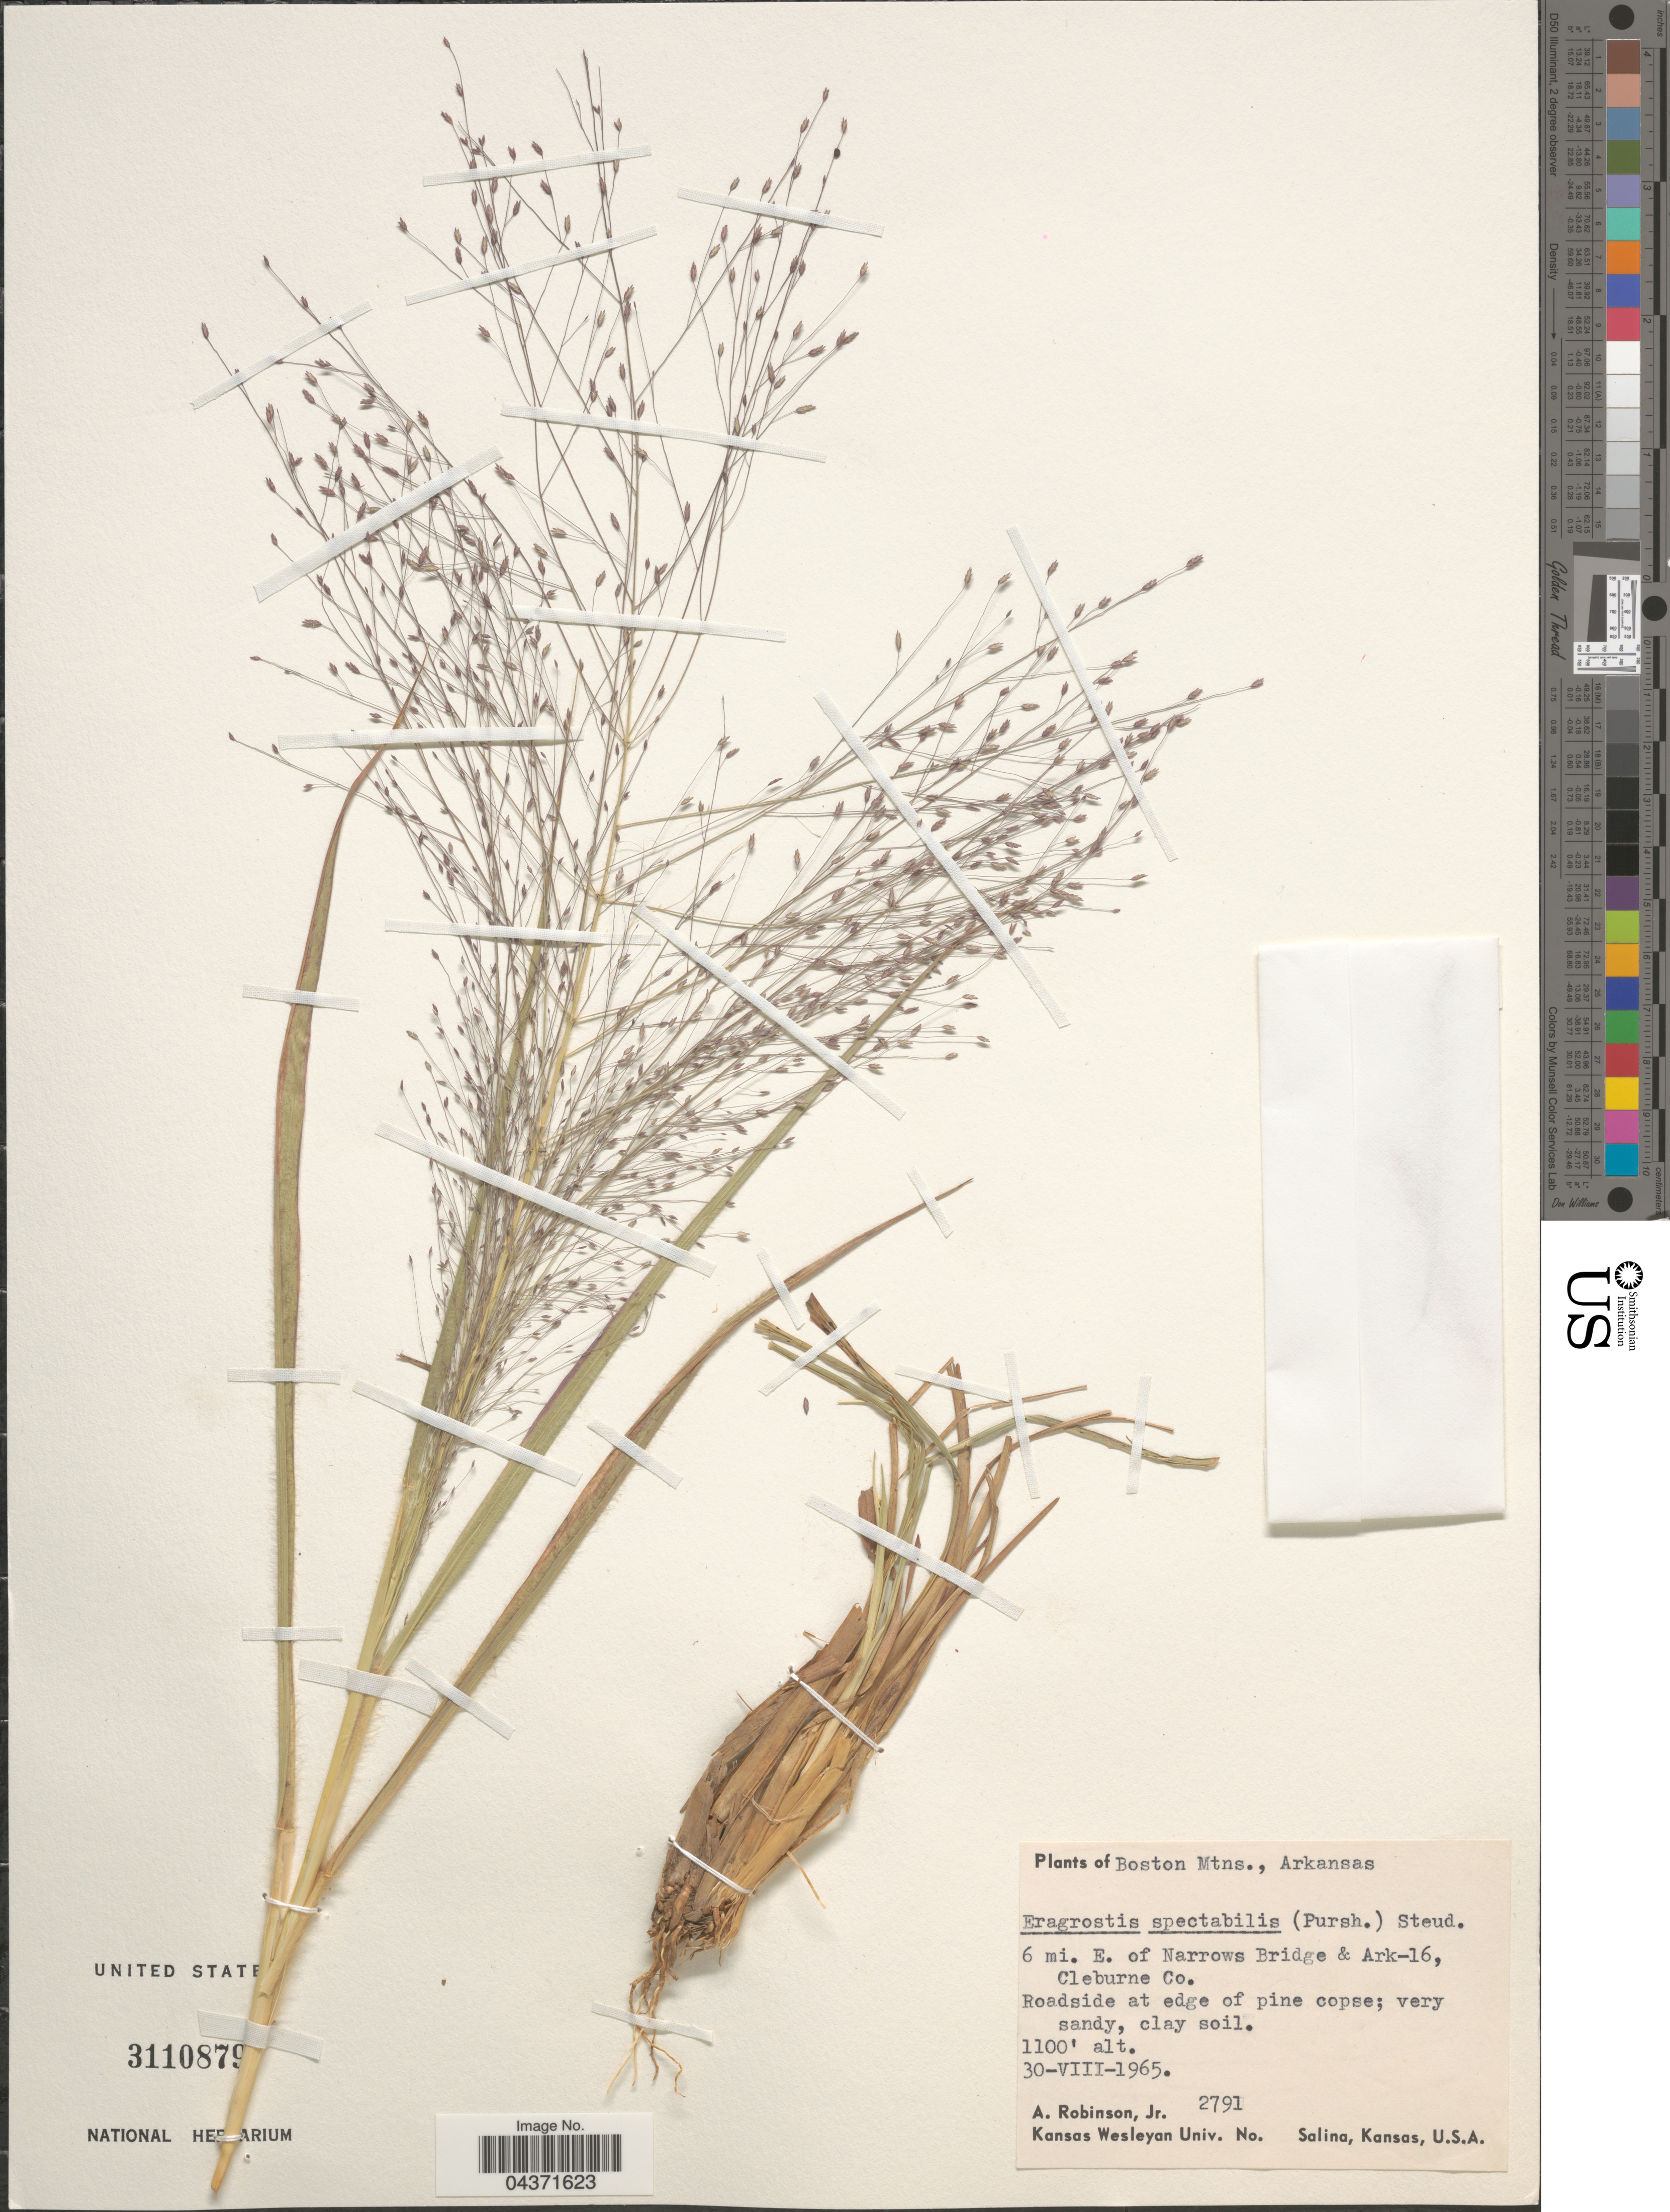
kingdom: Plantae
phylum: Tracheophyta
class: Liliopsida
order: Poales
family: Poaceae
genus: Eragrostis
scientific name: Eragrostis spectabilis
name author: (Pursh) Steud.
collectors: A. Robinson Jr.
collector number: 2791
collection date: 1965-08-30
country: United States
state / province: Arkansas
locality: Boston Mtns. 6 mi. E. of Narrows Bridge & Ark-16, Cleburne Co.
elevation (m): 335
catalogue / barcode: US 3110879